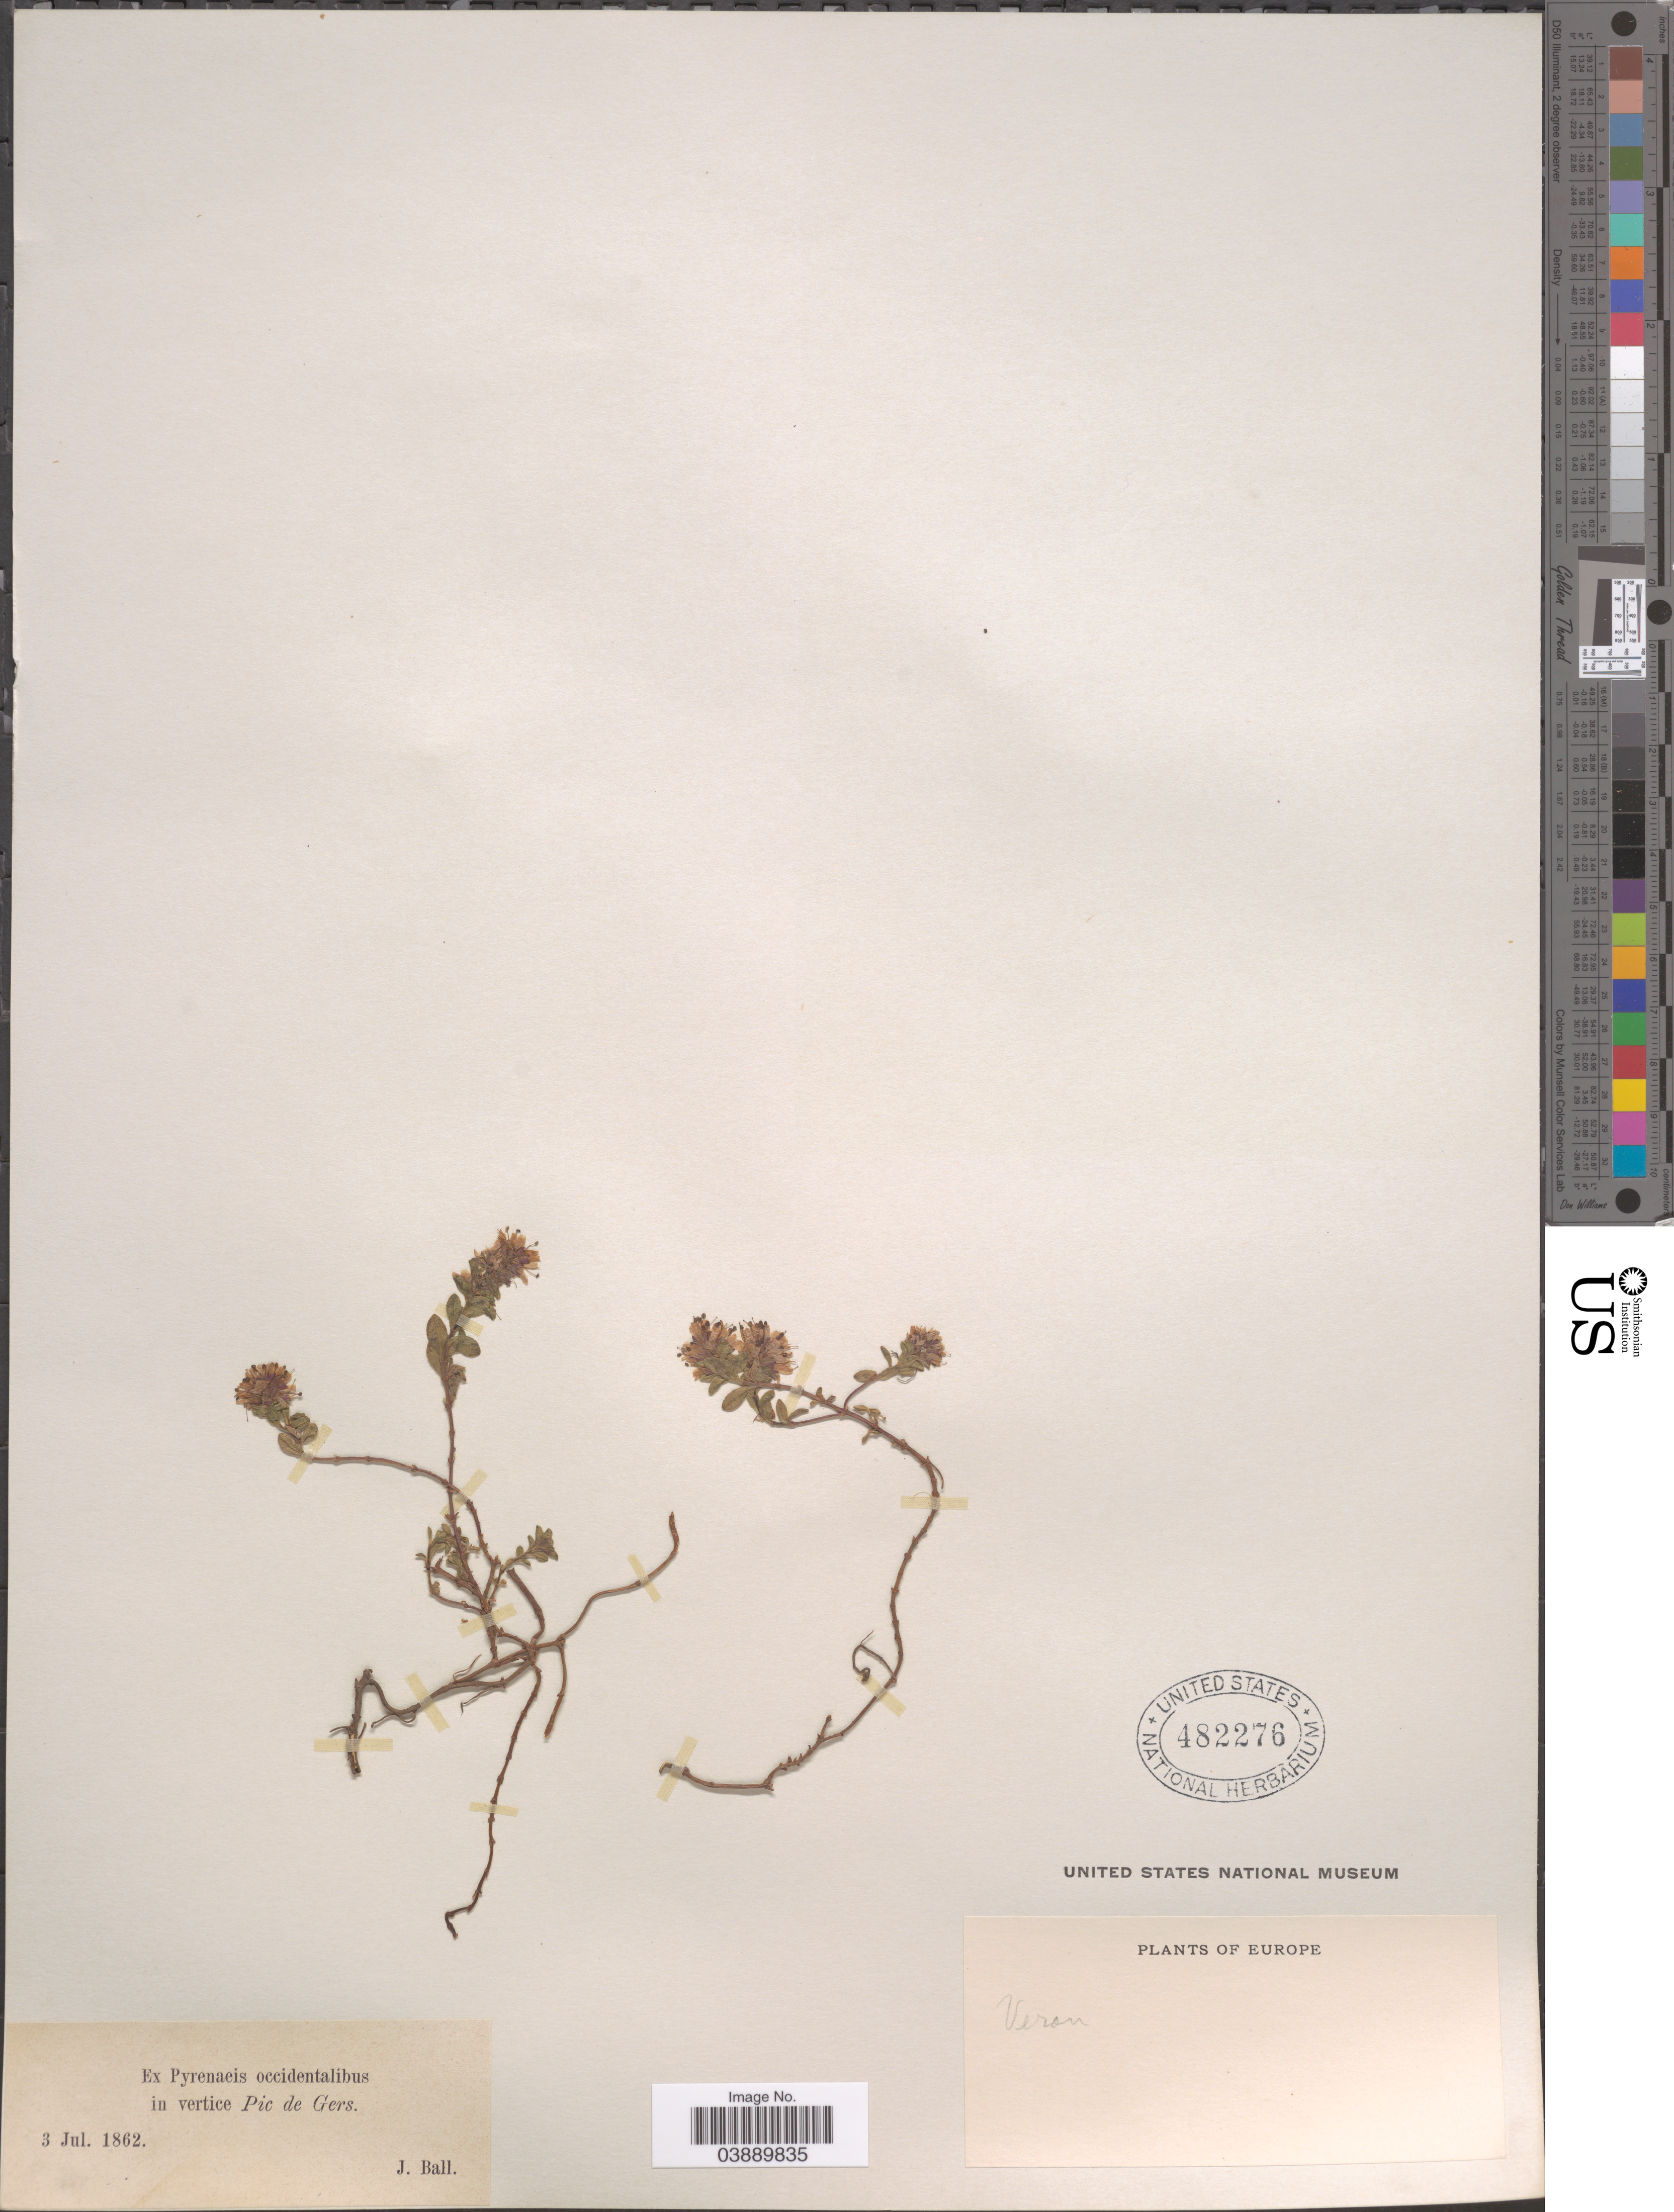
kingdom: Plantae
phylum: Tracheophyta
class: Magnoliopsida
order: Lamiales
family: Plantaginaceae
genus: Veronica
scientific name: Veronica nummularia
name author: Gouan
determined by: Albach, Dirk C.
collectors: J. Ball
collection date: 1862-07-03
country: France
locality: Ex Pyrenaeis occidentalibus in vertice Pic de Gers. Europe.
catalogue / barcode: US 482276